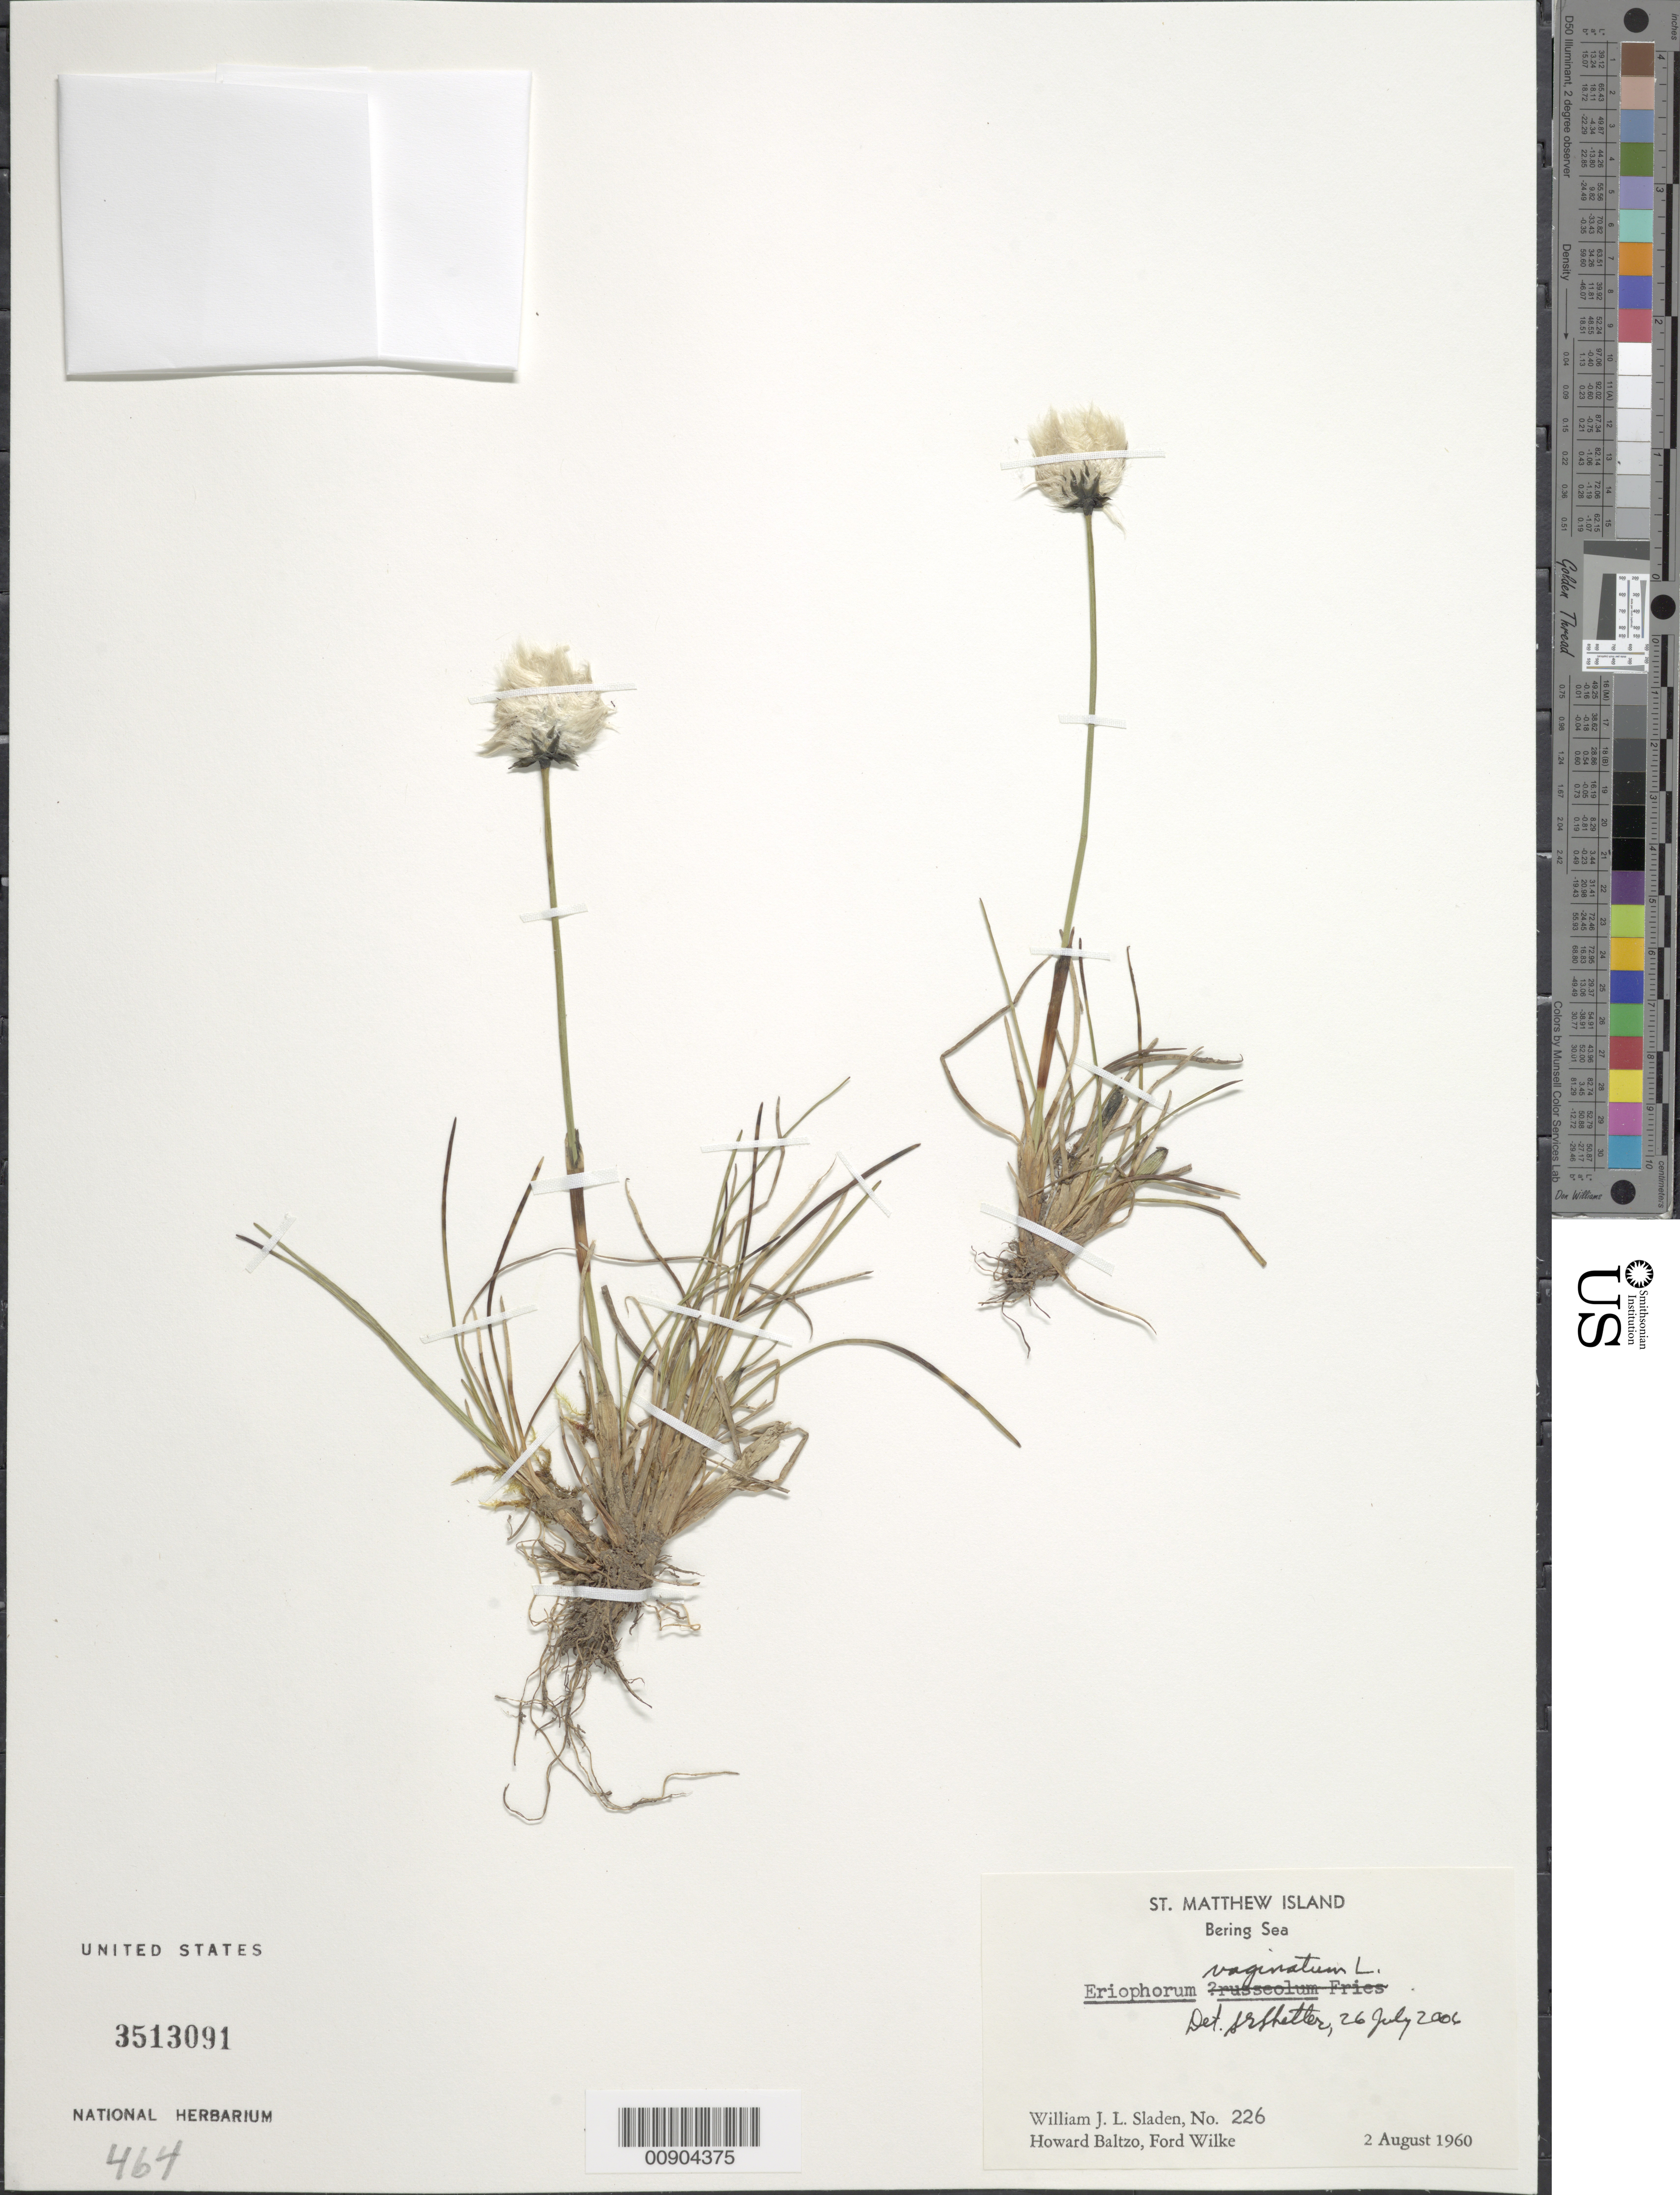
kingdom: Plantae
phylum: Tracheophyta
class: Liliopsida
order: Poales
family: Cyperaceae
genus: Eriophorum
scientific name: Eriophorum vaginatum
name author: L.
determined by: Shetler, Stanwyn G., (US), NMNH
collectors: W. Sladen, H. Baltzo & F. Wilke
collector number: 226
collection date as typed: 02 Aug 1960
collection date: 1960-08-02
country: United States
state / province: Alaska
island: St. Matthew Island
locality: St. Matthew Island, Bering Sea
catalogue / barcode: US 3503091